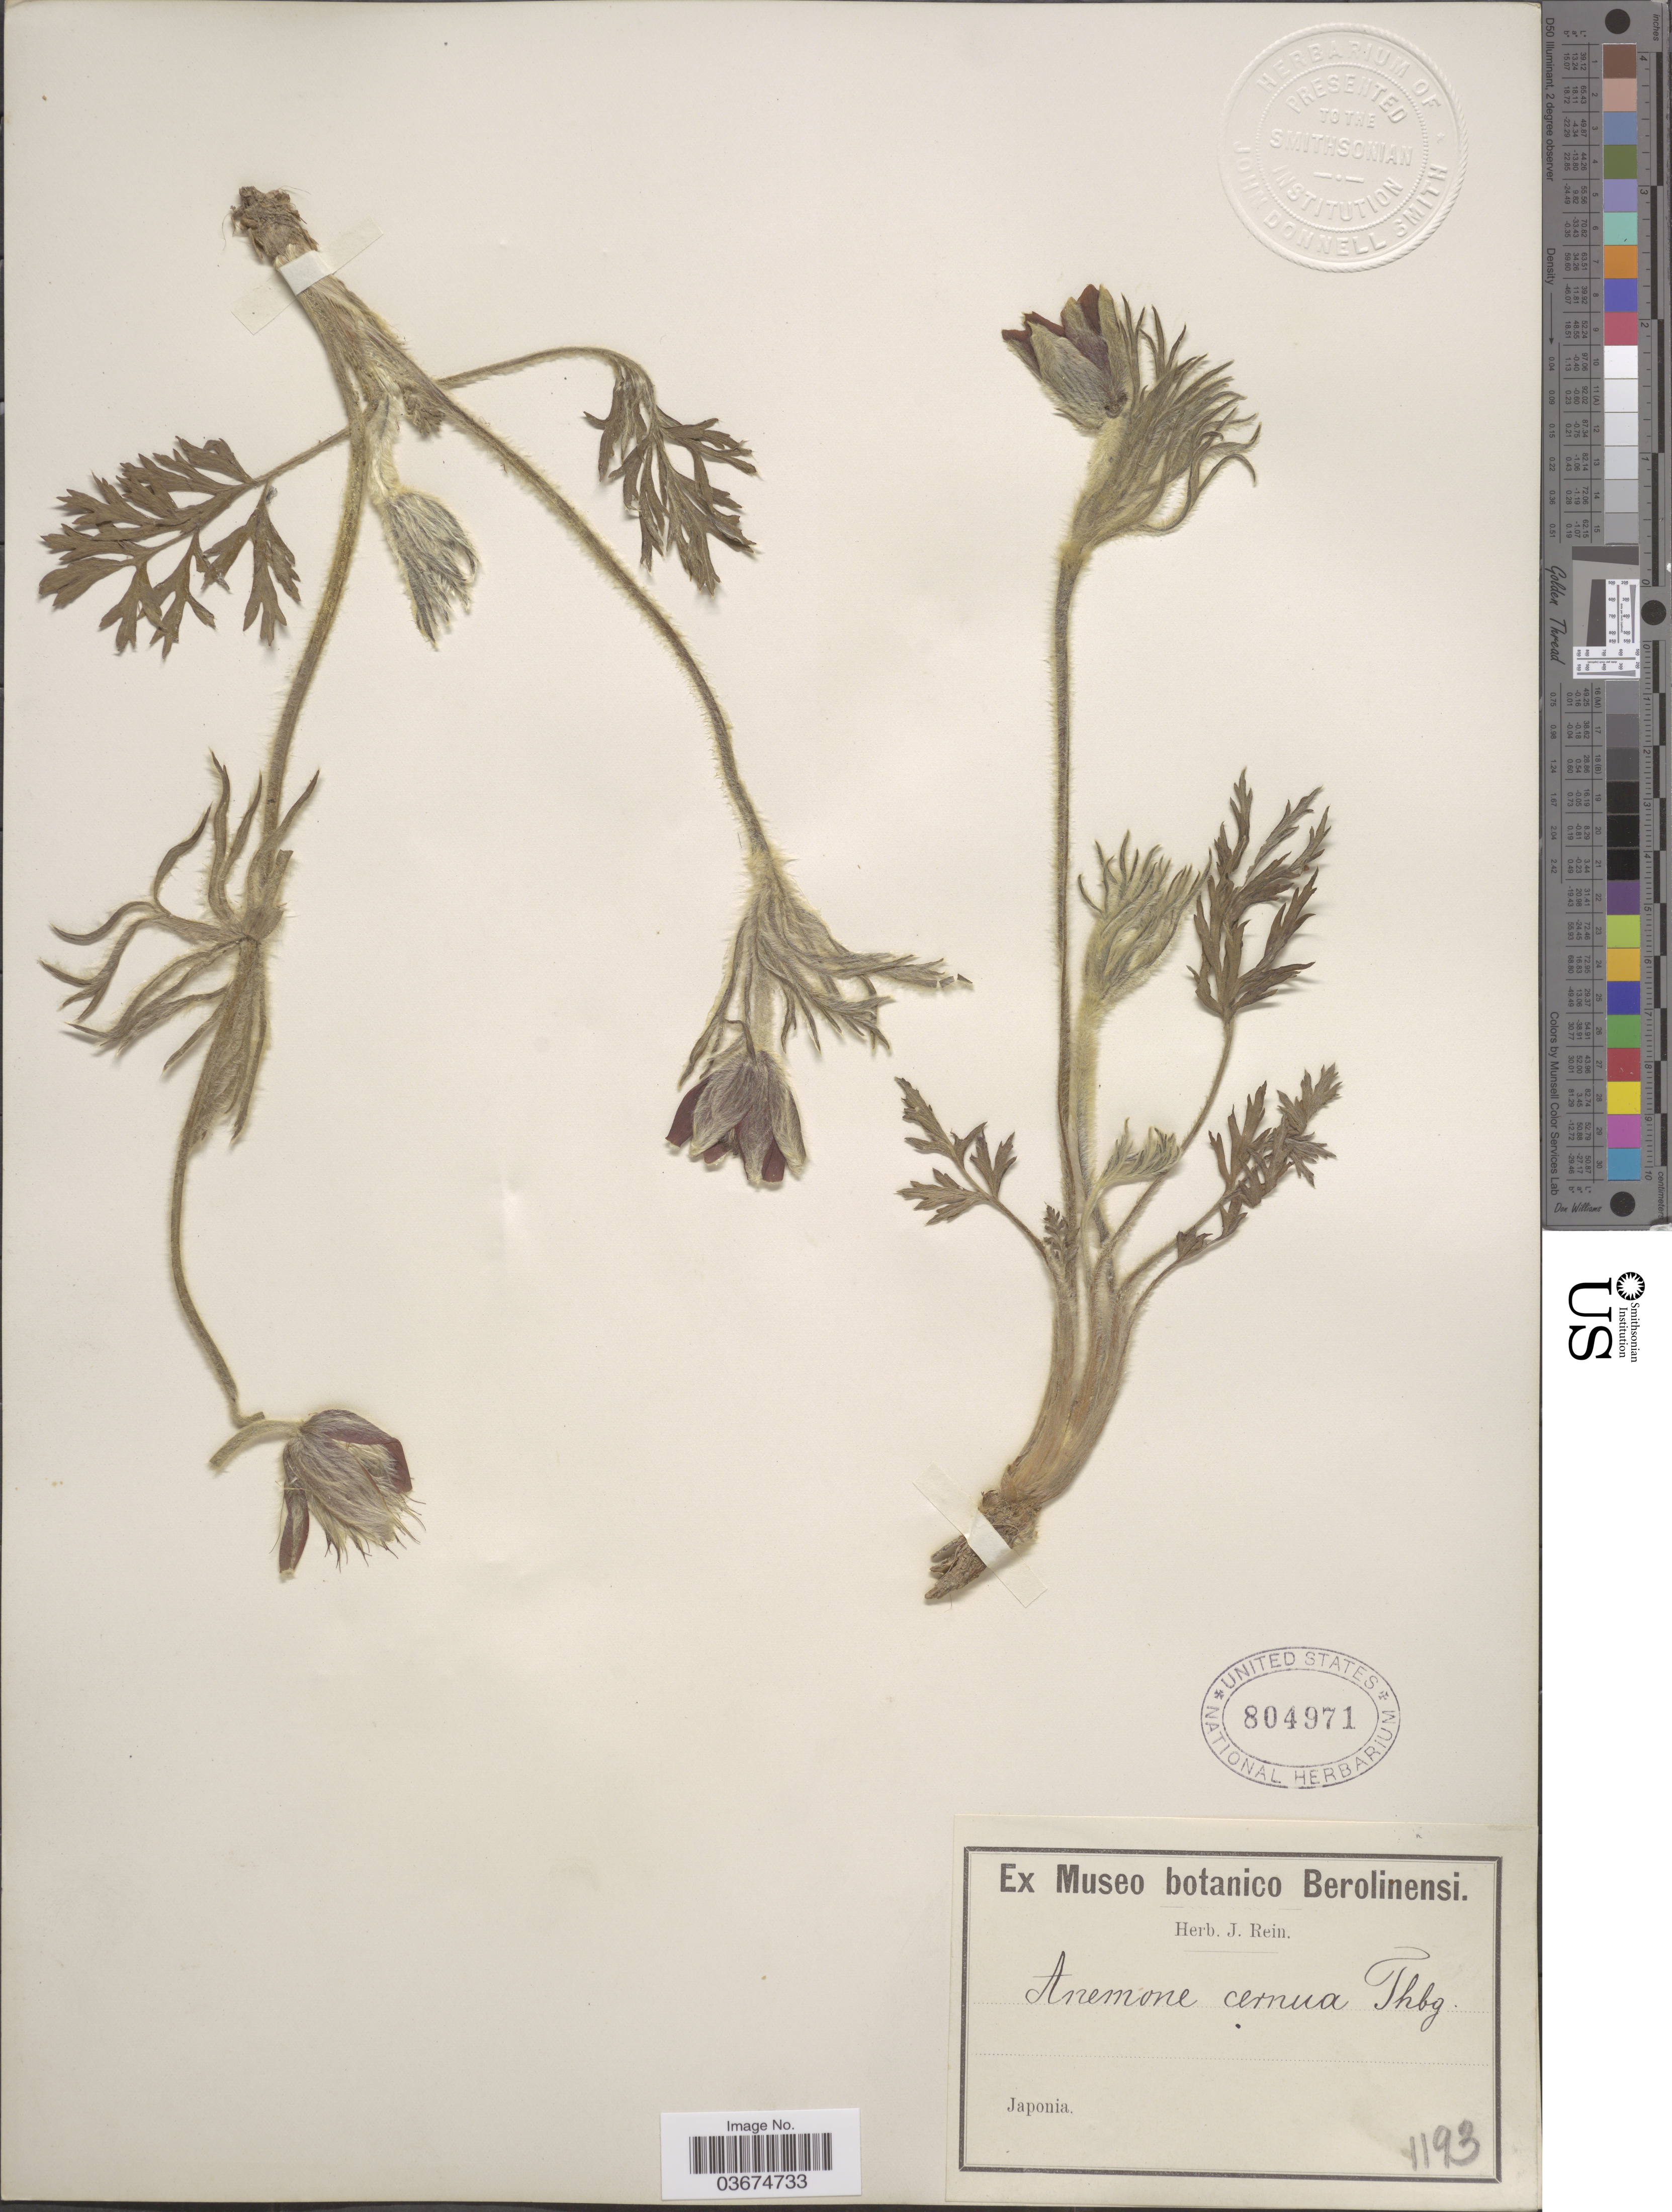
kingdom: Plantae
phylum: Tracheophyta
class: Magnoliopsida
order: Ranunculales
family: Ranunculaceae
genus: Pulsatilla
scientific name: Pulsatilla cernua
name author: (Thunb.) Bercht. & J. Presl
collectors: ex herb. J. Rein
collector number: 1193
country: Japan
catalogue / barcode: US 804971